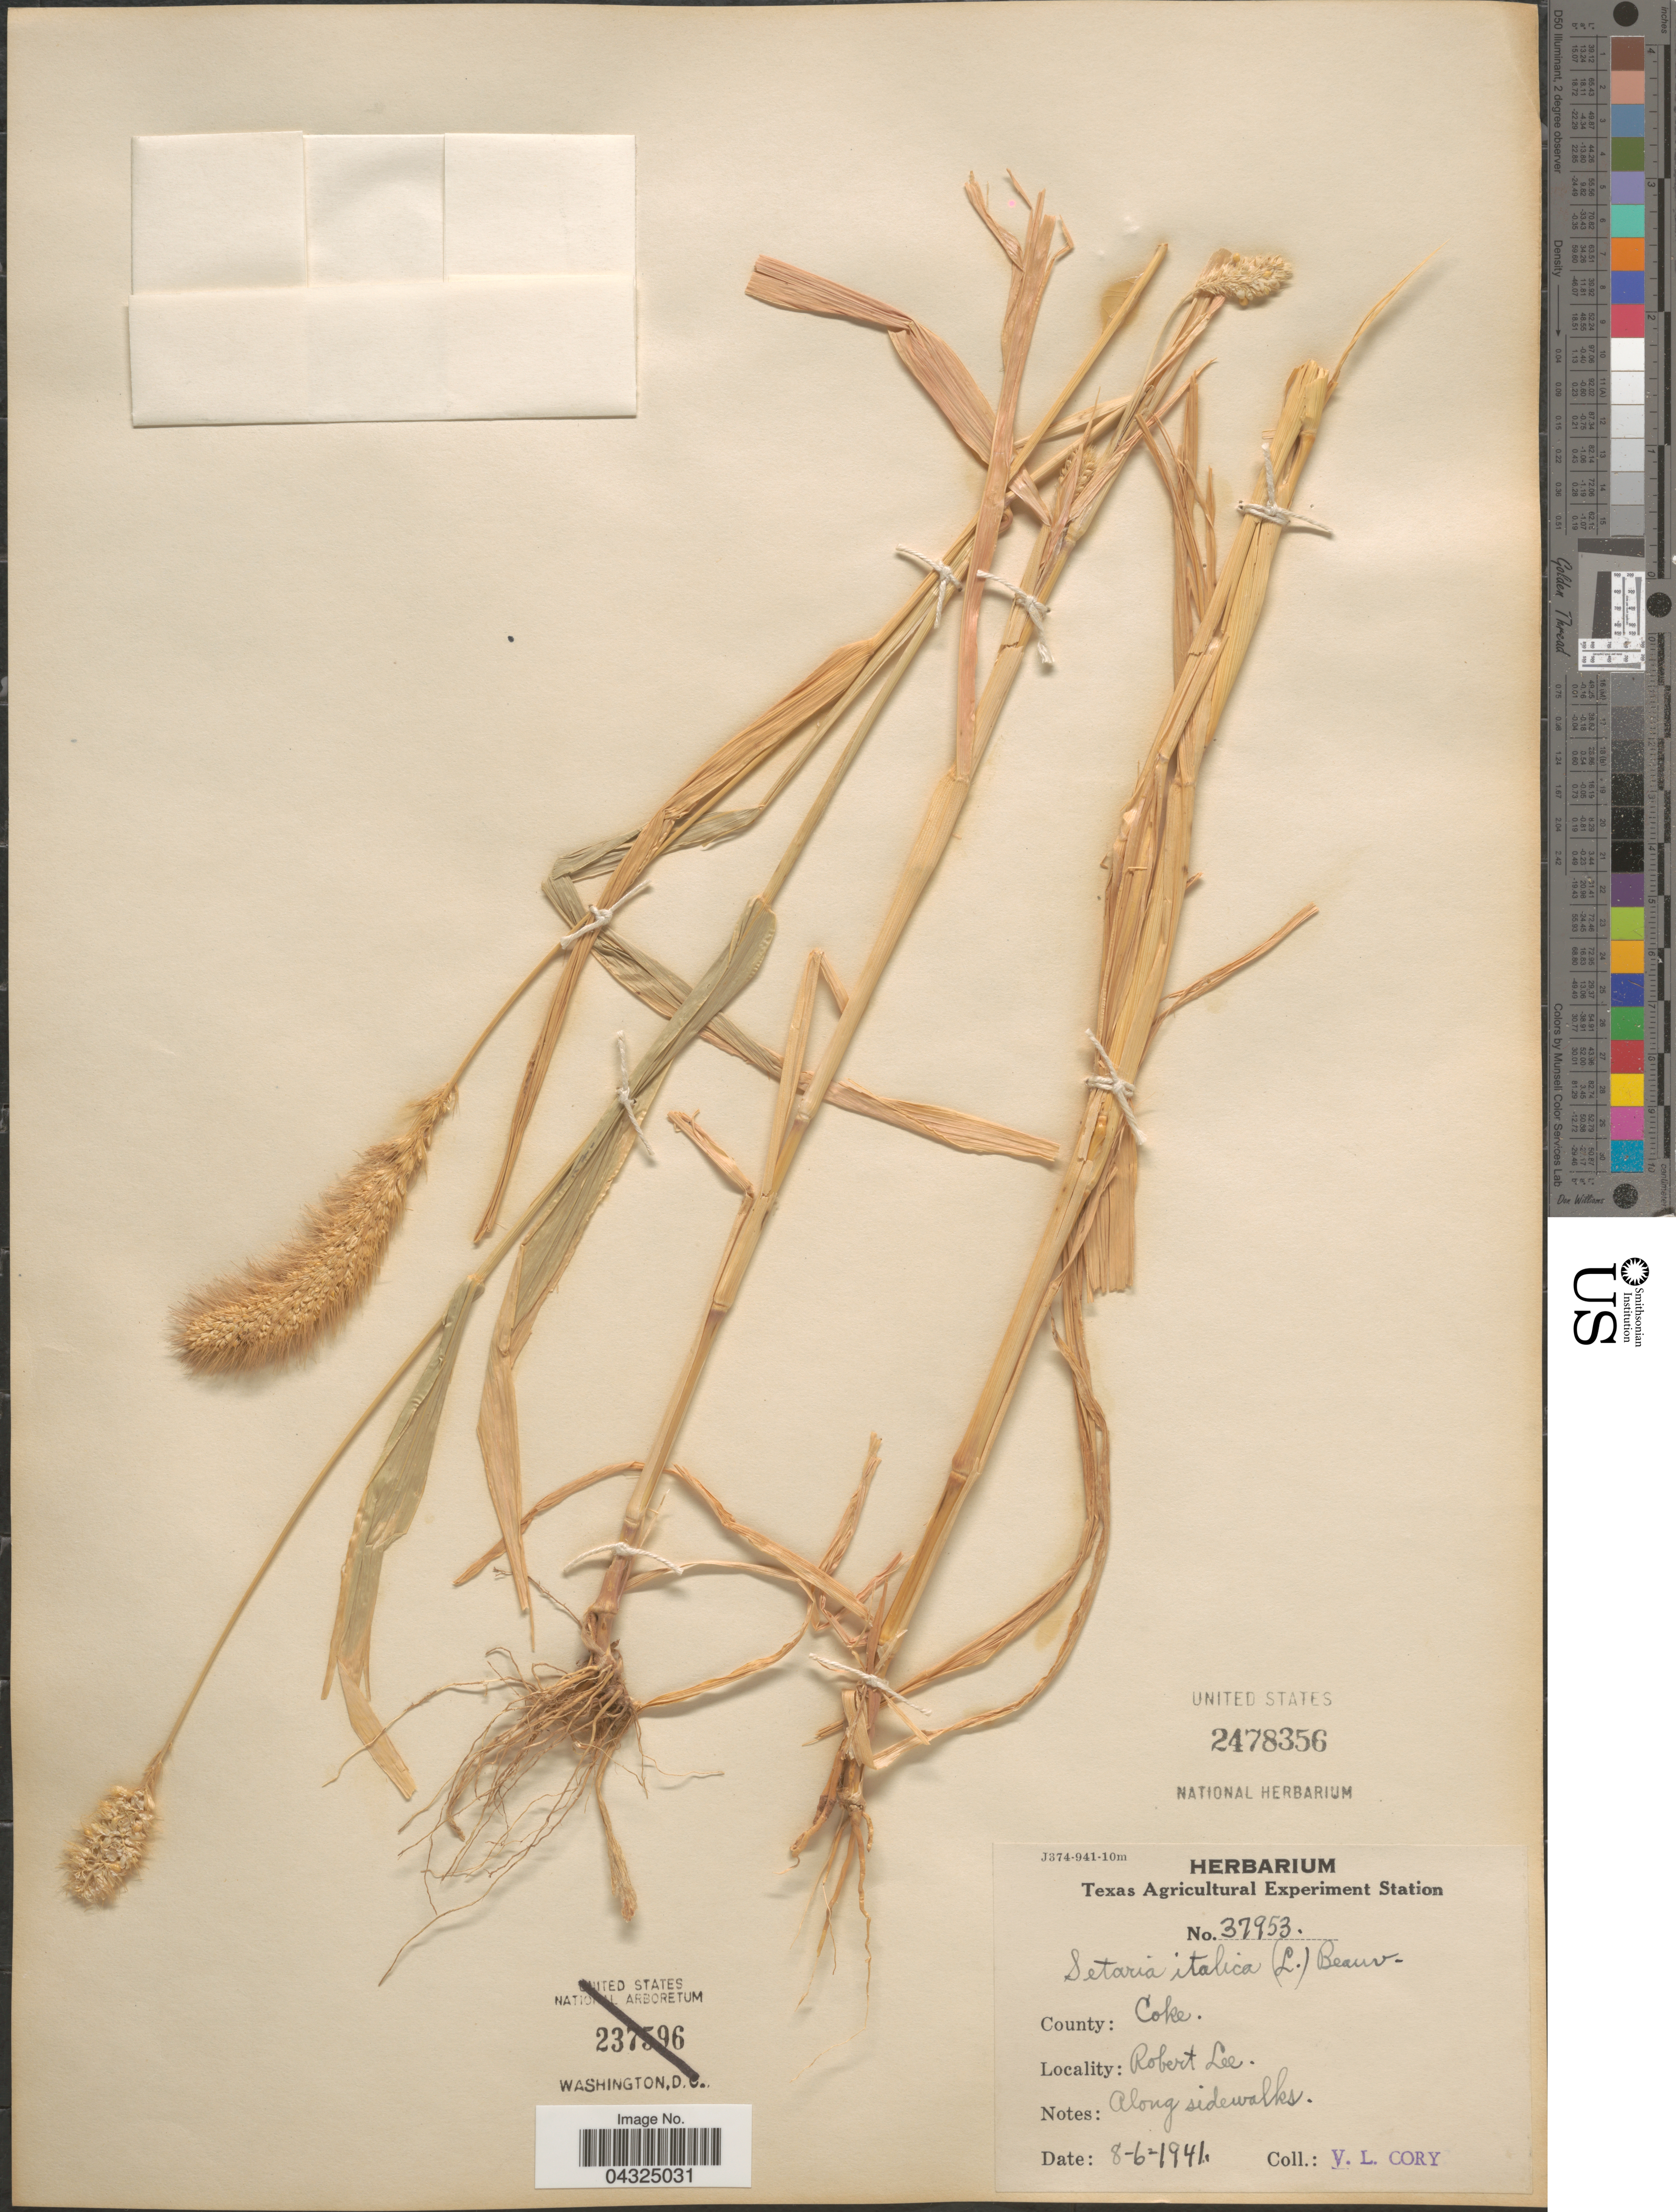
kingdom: Plantae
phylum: Tracheophyta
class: Liliopsida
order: Poales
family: Poaceae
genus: Setaria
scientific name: Setaria italica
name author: (L.) P. Beauv.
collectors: V. Cory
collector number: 37953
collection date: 1941-08-06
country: United States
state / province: Texas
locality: County: Coke. Robert Lee. Along sidewalks.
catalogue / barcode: US 2478356